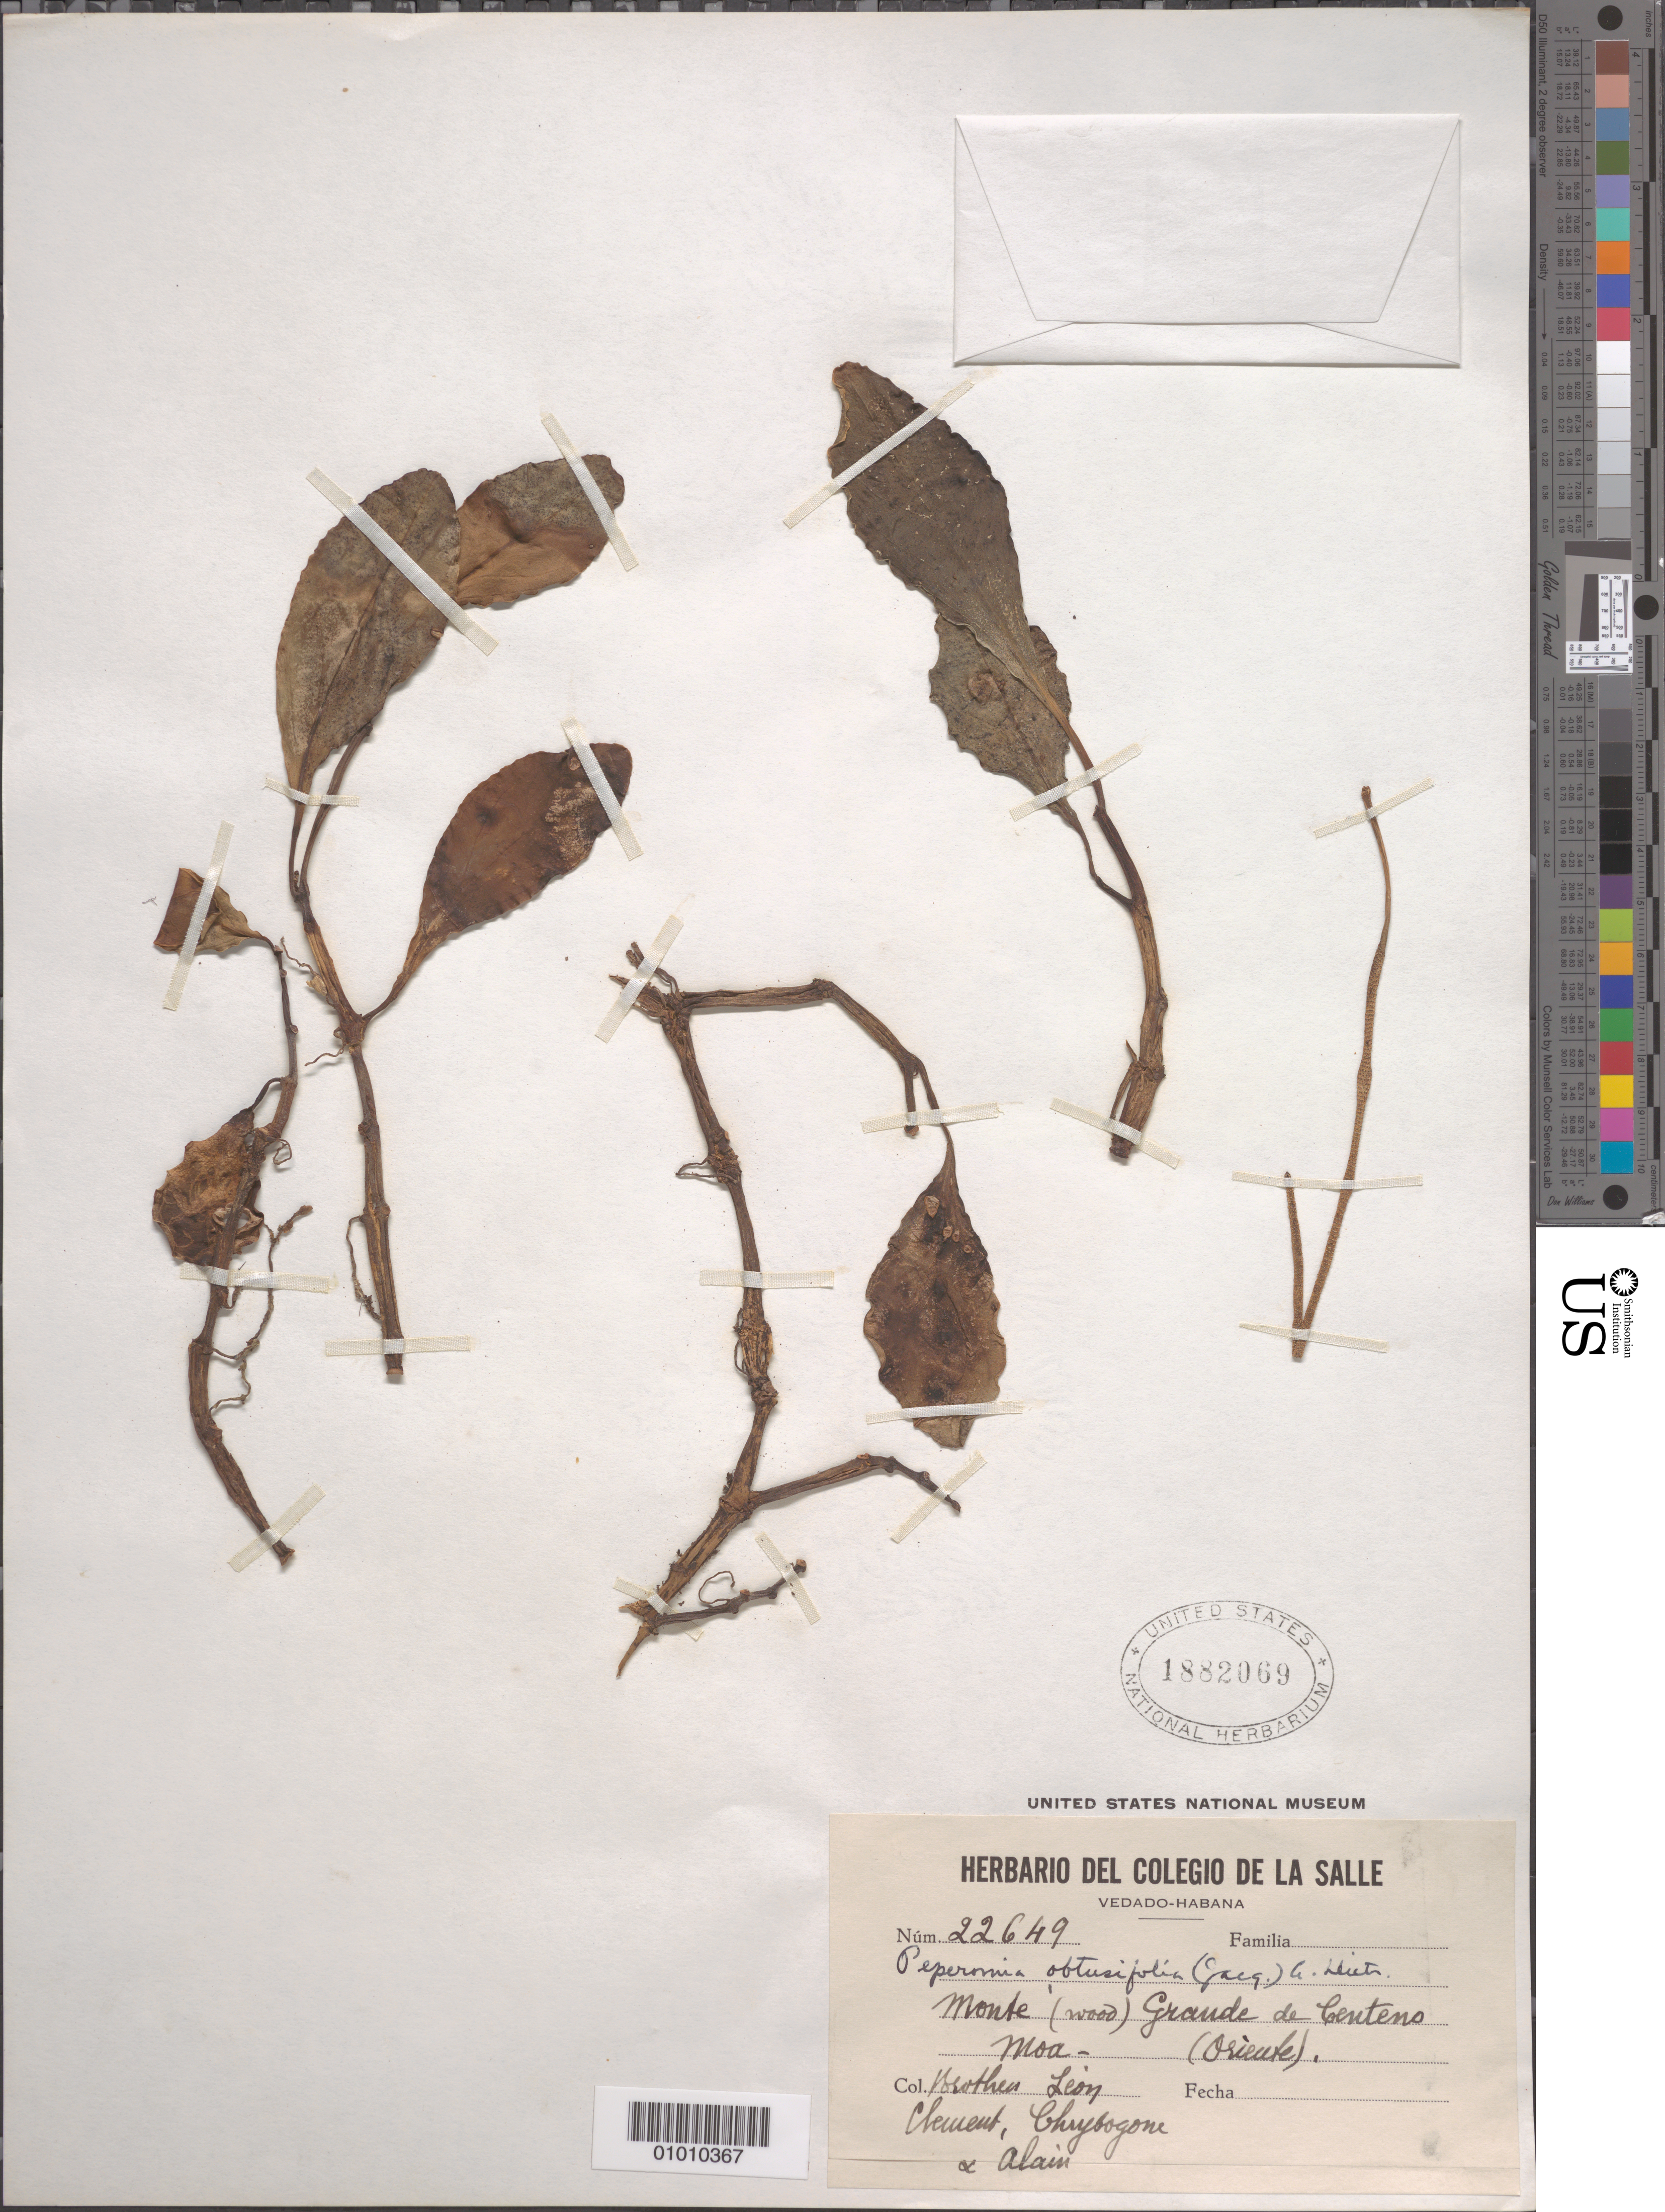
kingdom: Plantae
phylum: Tracheophyta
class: Magnoliopsida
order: Piperales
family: Piperaceae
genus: Peperomia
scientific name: Peperomia obtusifolia var. obtusifolia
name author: (L.) A. Dietr.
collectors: A. H. Liogier, Bro. León, B. Chrysogone & B. Chrysogone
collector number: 22649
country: Cuba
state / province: Oriente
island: Cuba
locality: Grande de Centeno Woods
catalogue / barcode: US 1882069